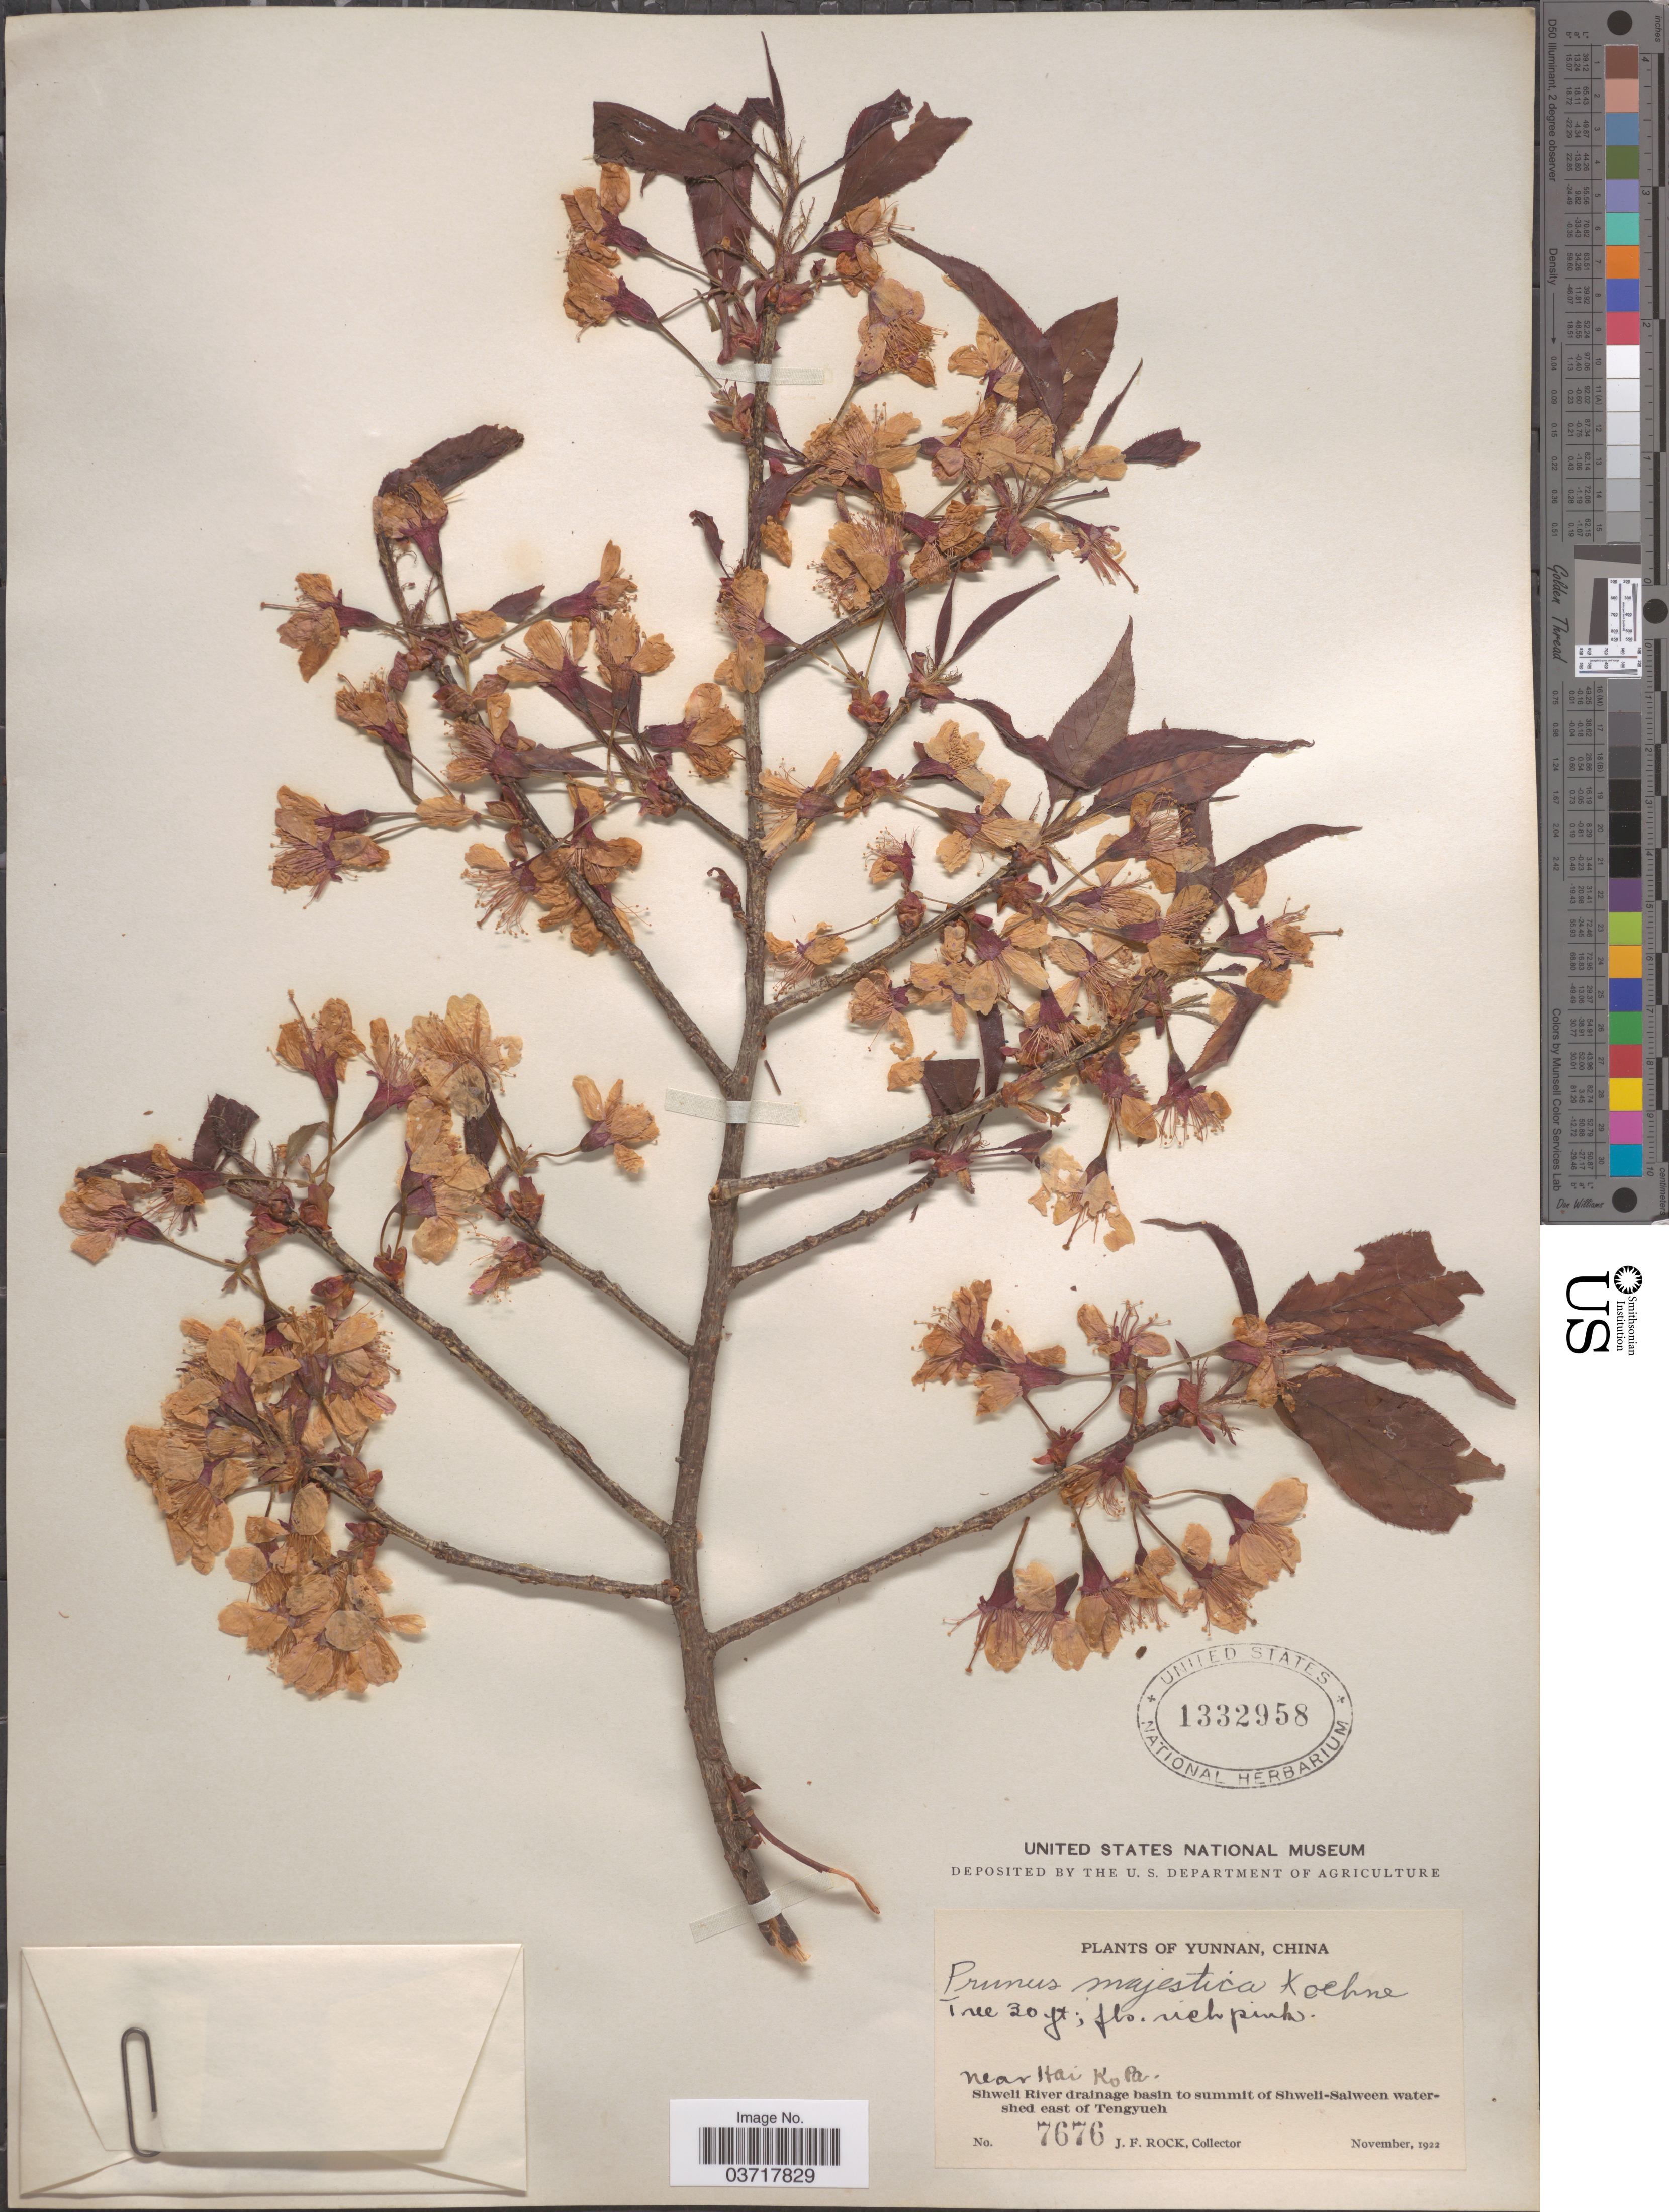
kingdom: Plantae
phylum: Tracheophyta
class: Magnoliopsida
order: Rosales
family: Rosaceae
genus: Prunus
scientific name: Prunus majestica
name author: Koehne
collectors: J. Rock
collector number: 7676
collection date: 1922-11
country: China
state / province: Yunnan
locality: Near Hai Ko Pa. Shweli River drainage basin to summit of Shweli-Salween watershed east of Tungyeh.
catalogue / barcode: US 1332958